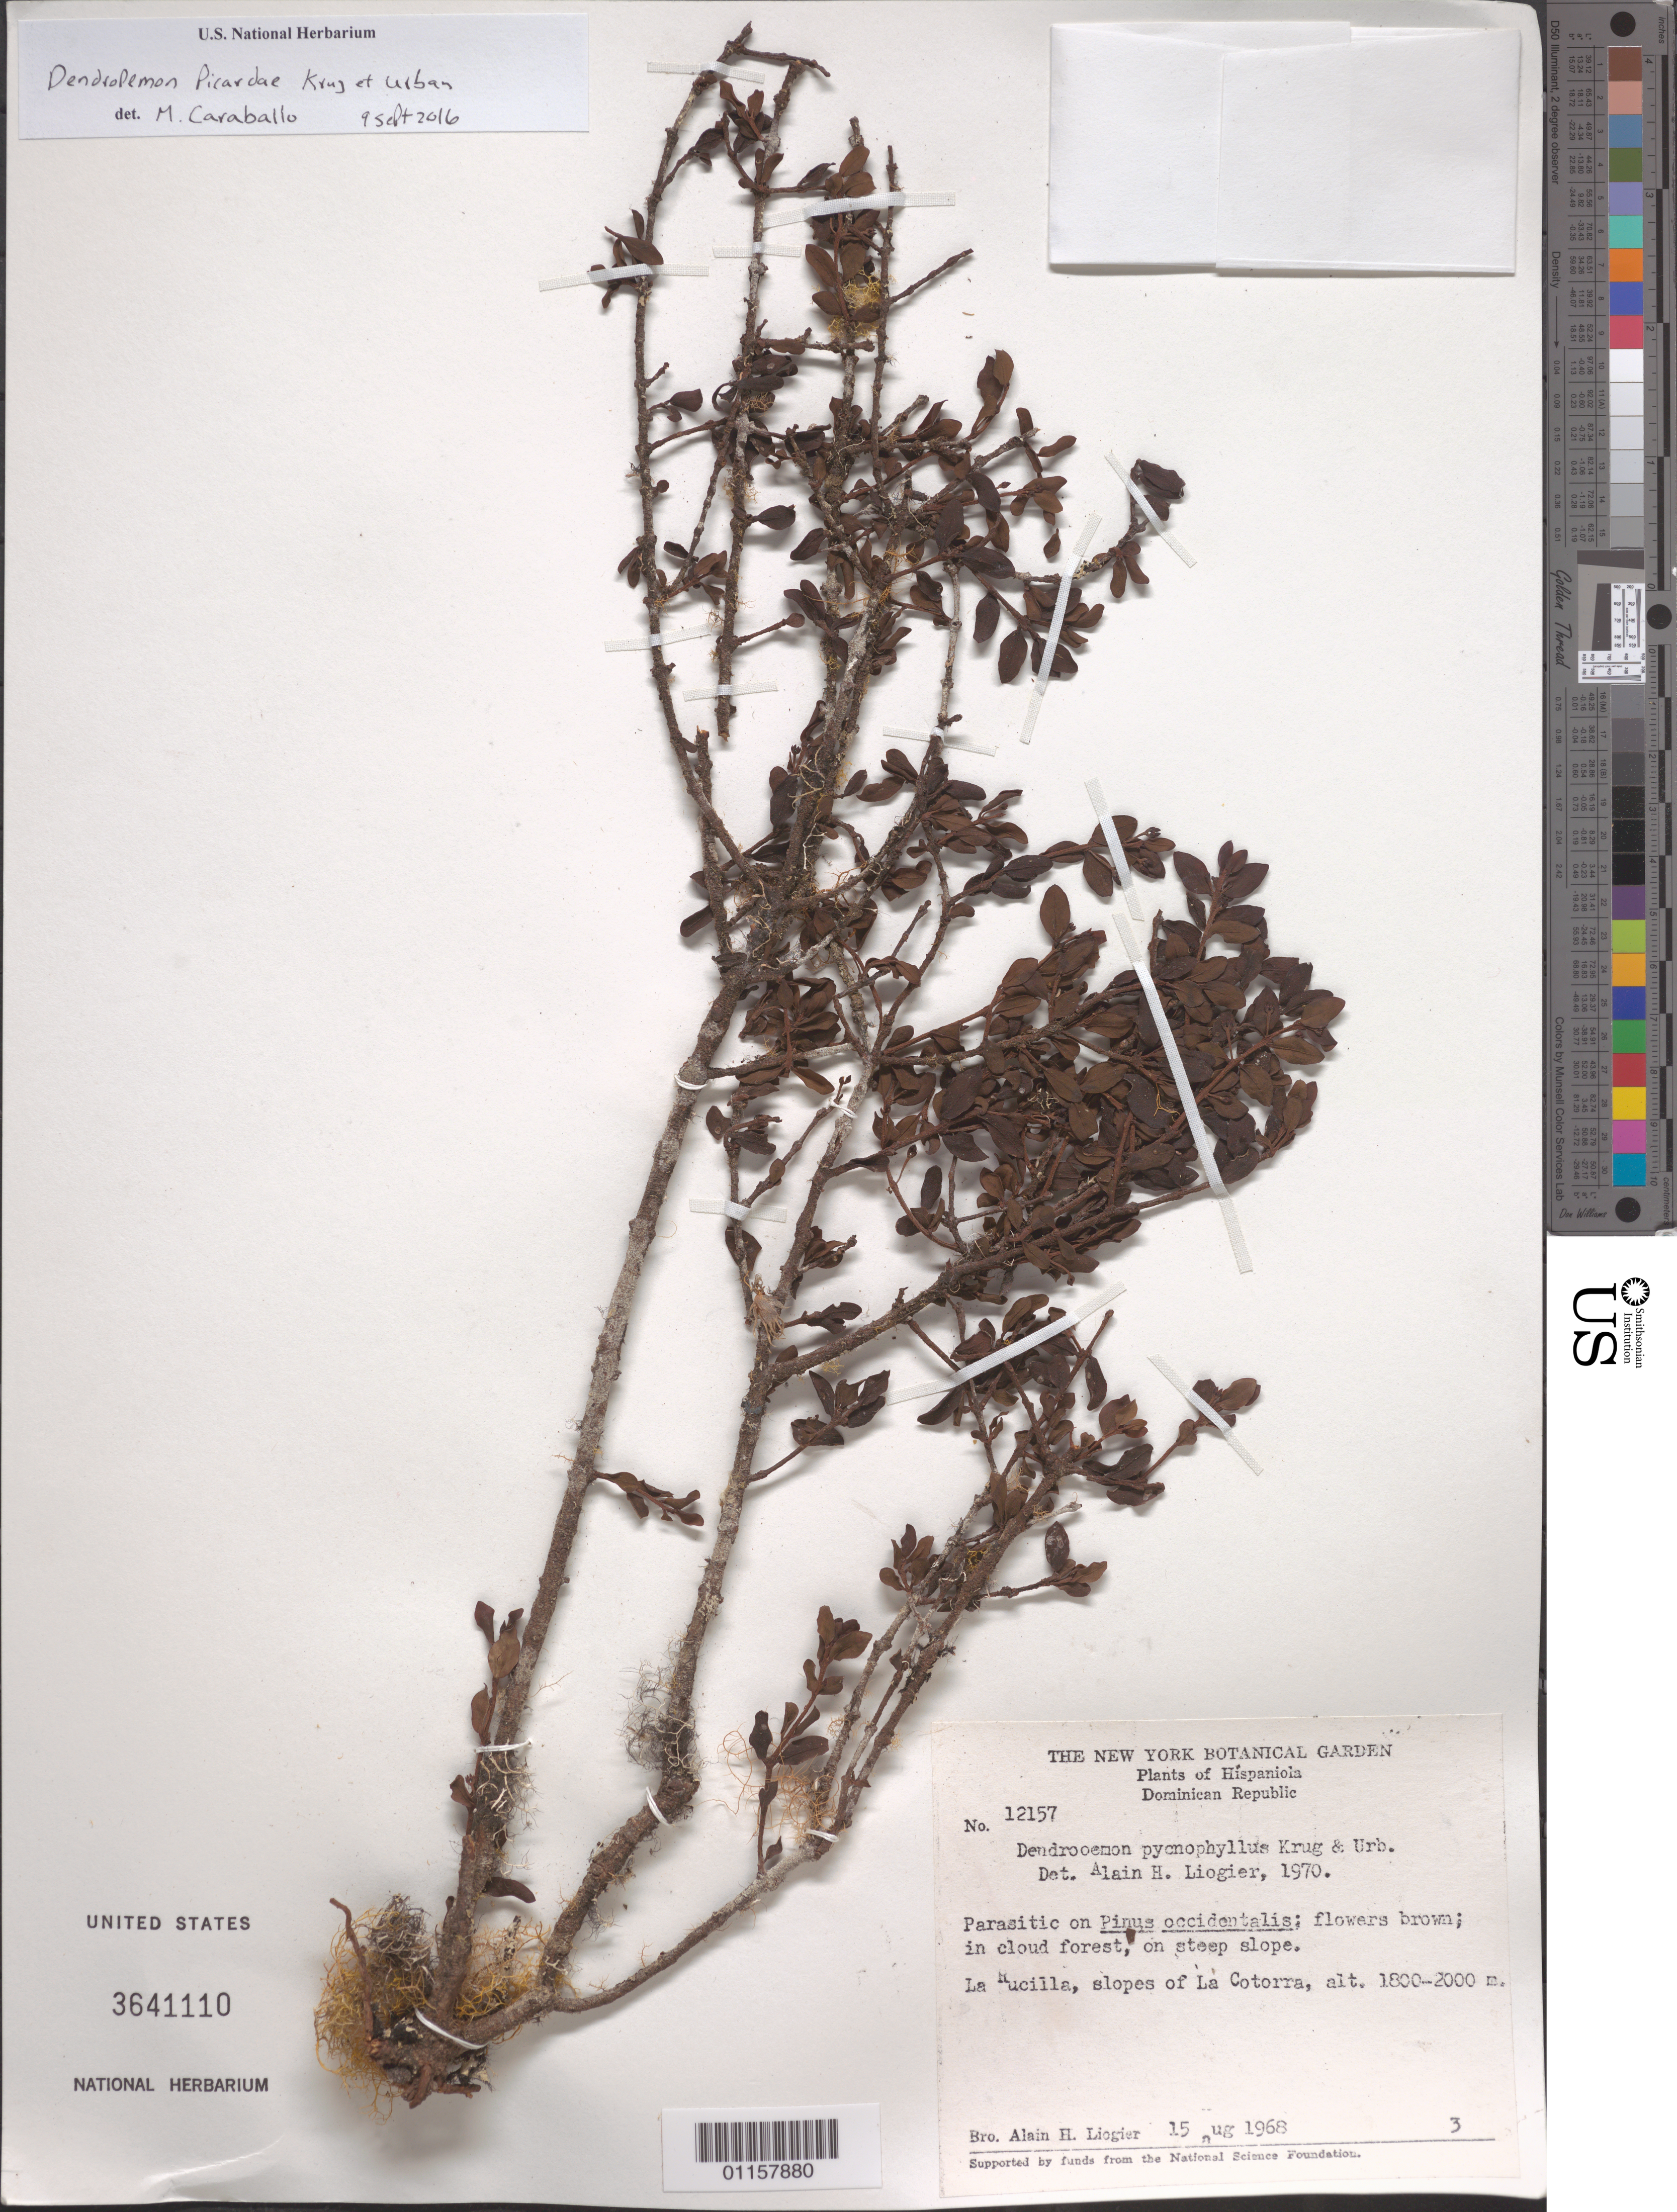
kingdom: Plantae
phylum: Tracheophyta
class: Magnoliopsida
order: Santalales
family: Loranthaceae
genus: Dendropemon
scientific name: Dendropemon pycnophyllus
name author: Krug & Urb.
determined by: Liogier, Alain H.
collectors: A. H. Liogier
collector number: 12157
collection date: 1968-08-15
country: Dominican Republic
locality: La Rucilla, slopes of La Cotorra.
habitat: Cloud forest, on steepslope.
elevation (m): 1800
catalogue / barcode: US 3641110